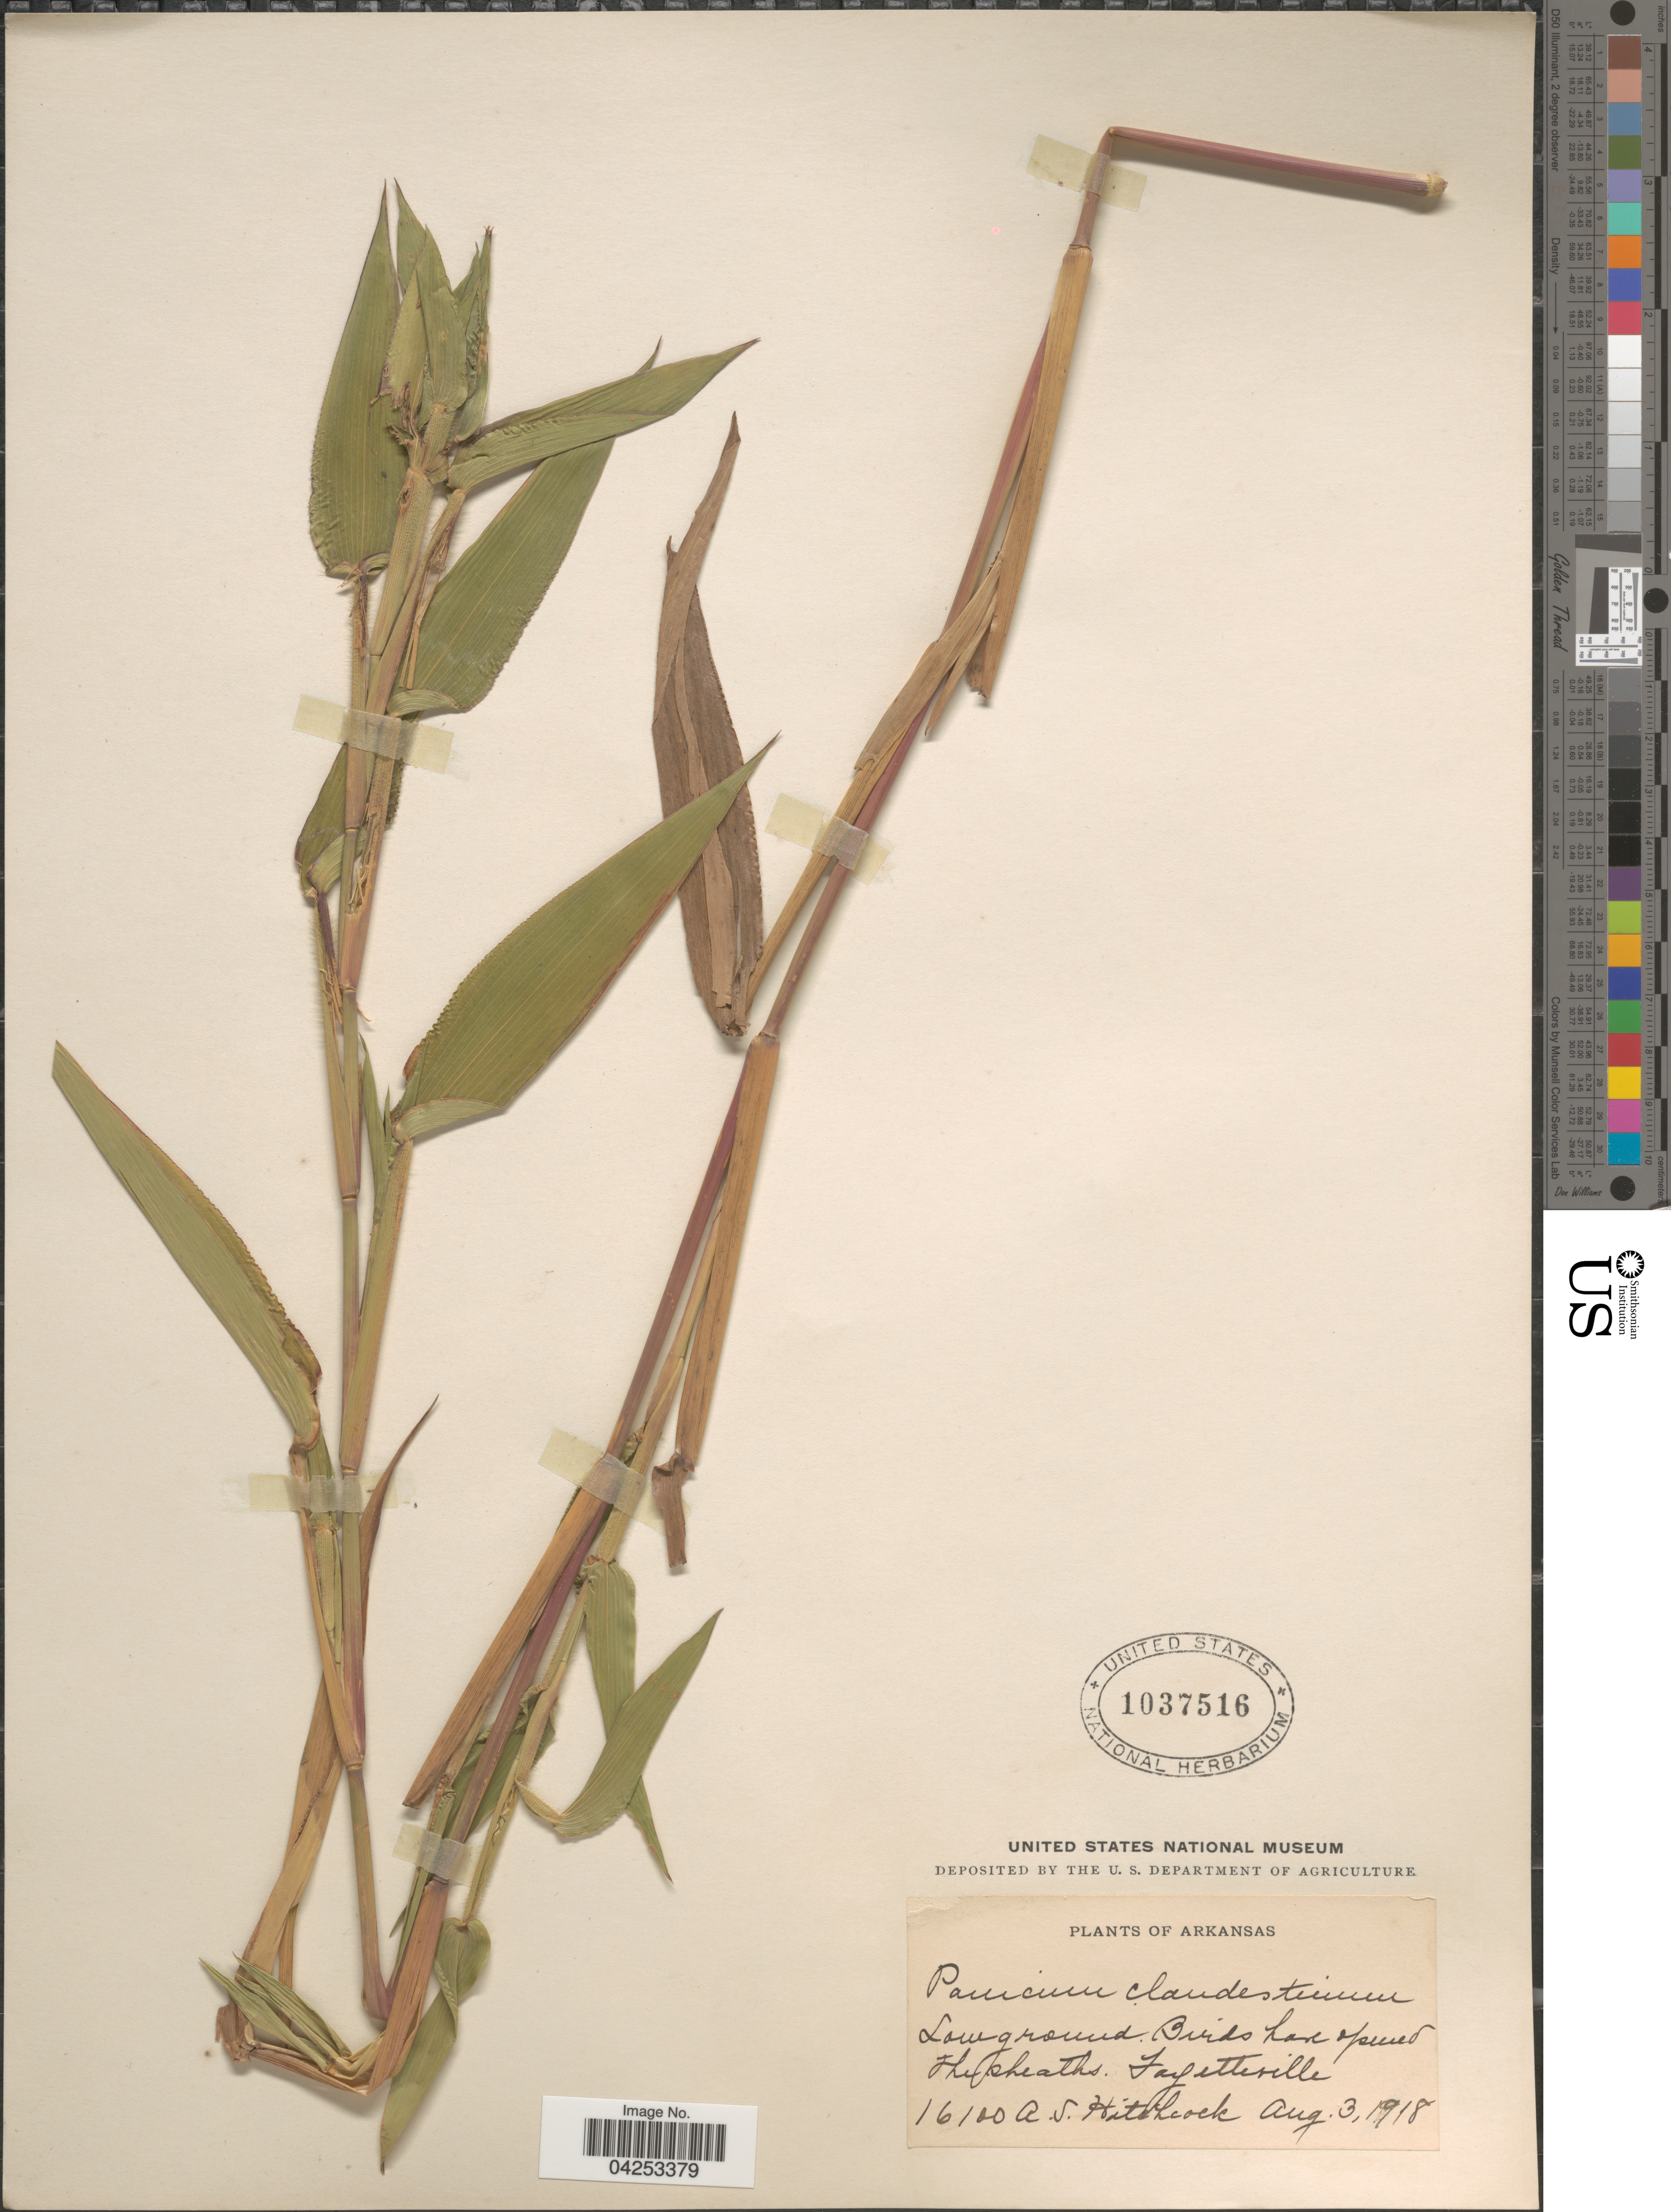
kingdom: Plantae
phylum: Tracheophyta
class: Liliopsida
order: Poales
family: Poaceae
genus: Dichanthelium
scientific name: Dichanthelium clandestinum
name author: (L.) Gould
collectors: A. S. Hitchcock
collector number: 16100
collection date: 1918-08-03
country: United States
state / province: Arkansas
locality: Fayetteville.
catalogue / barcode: US 1037516